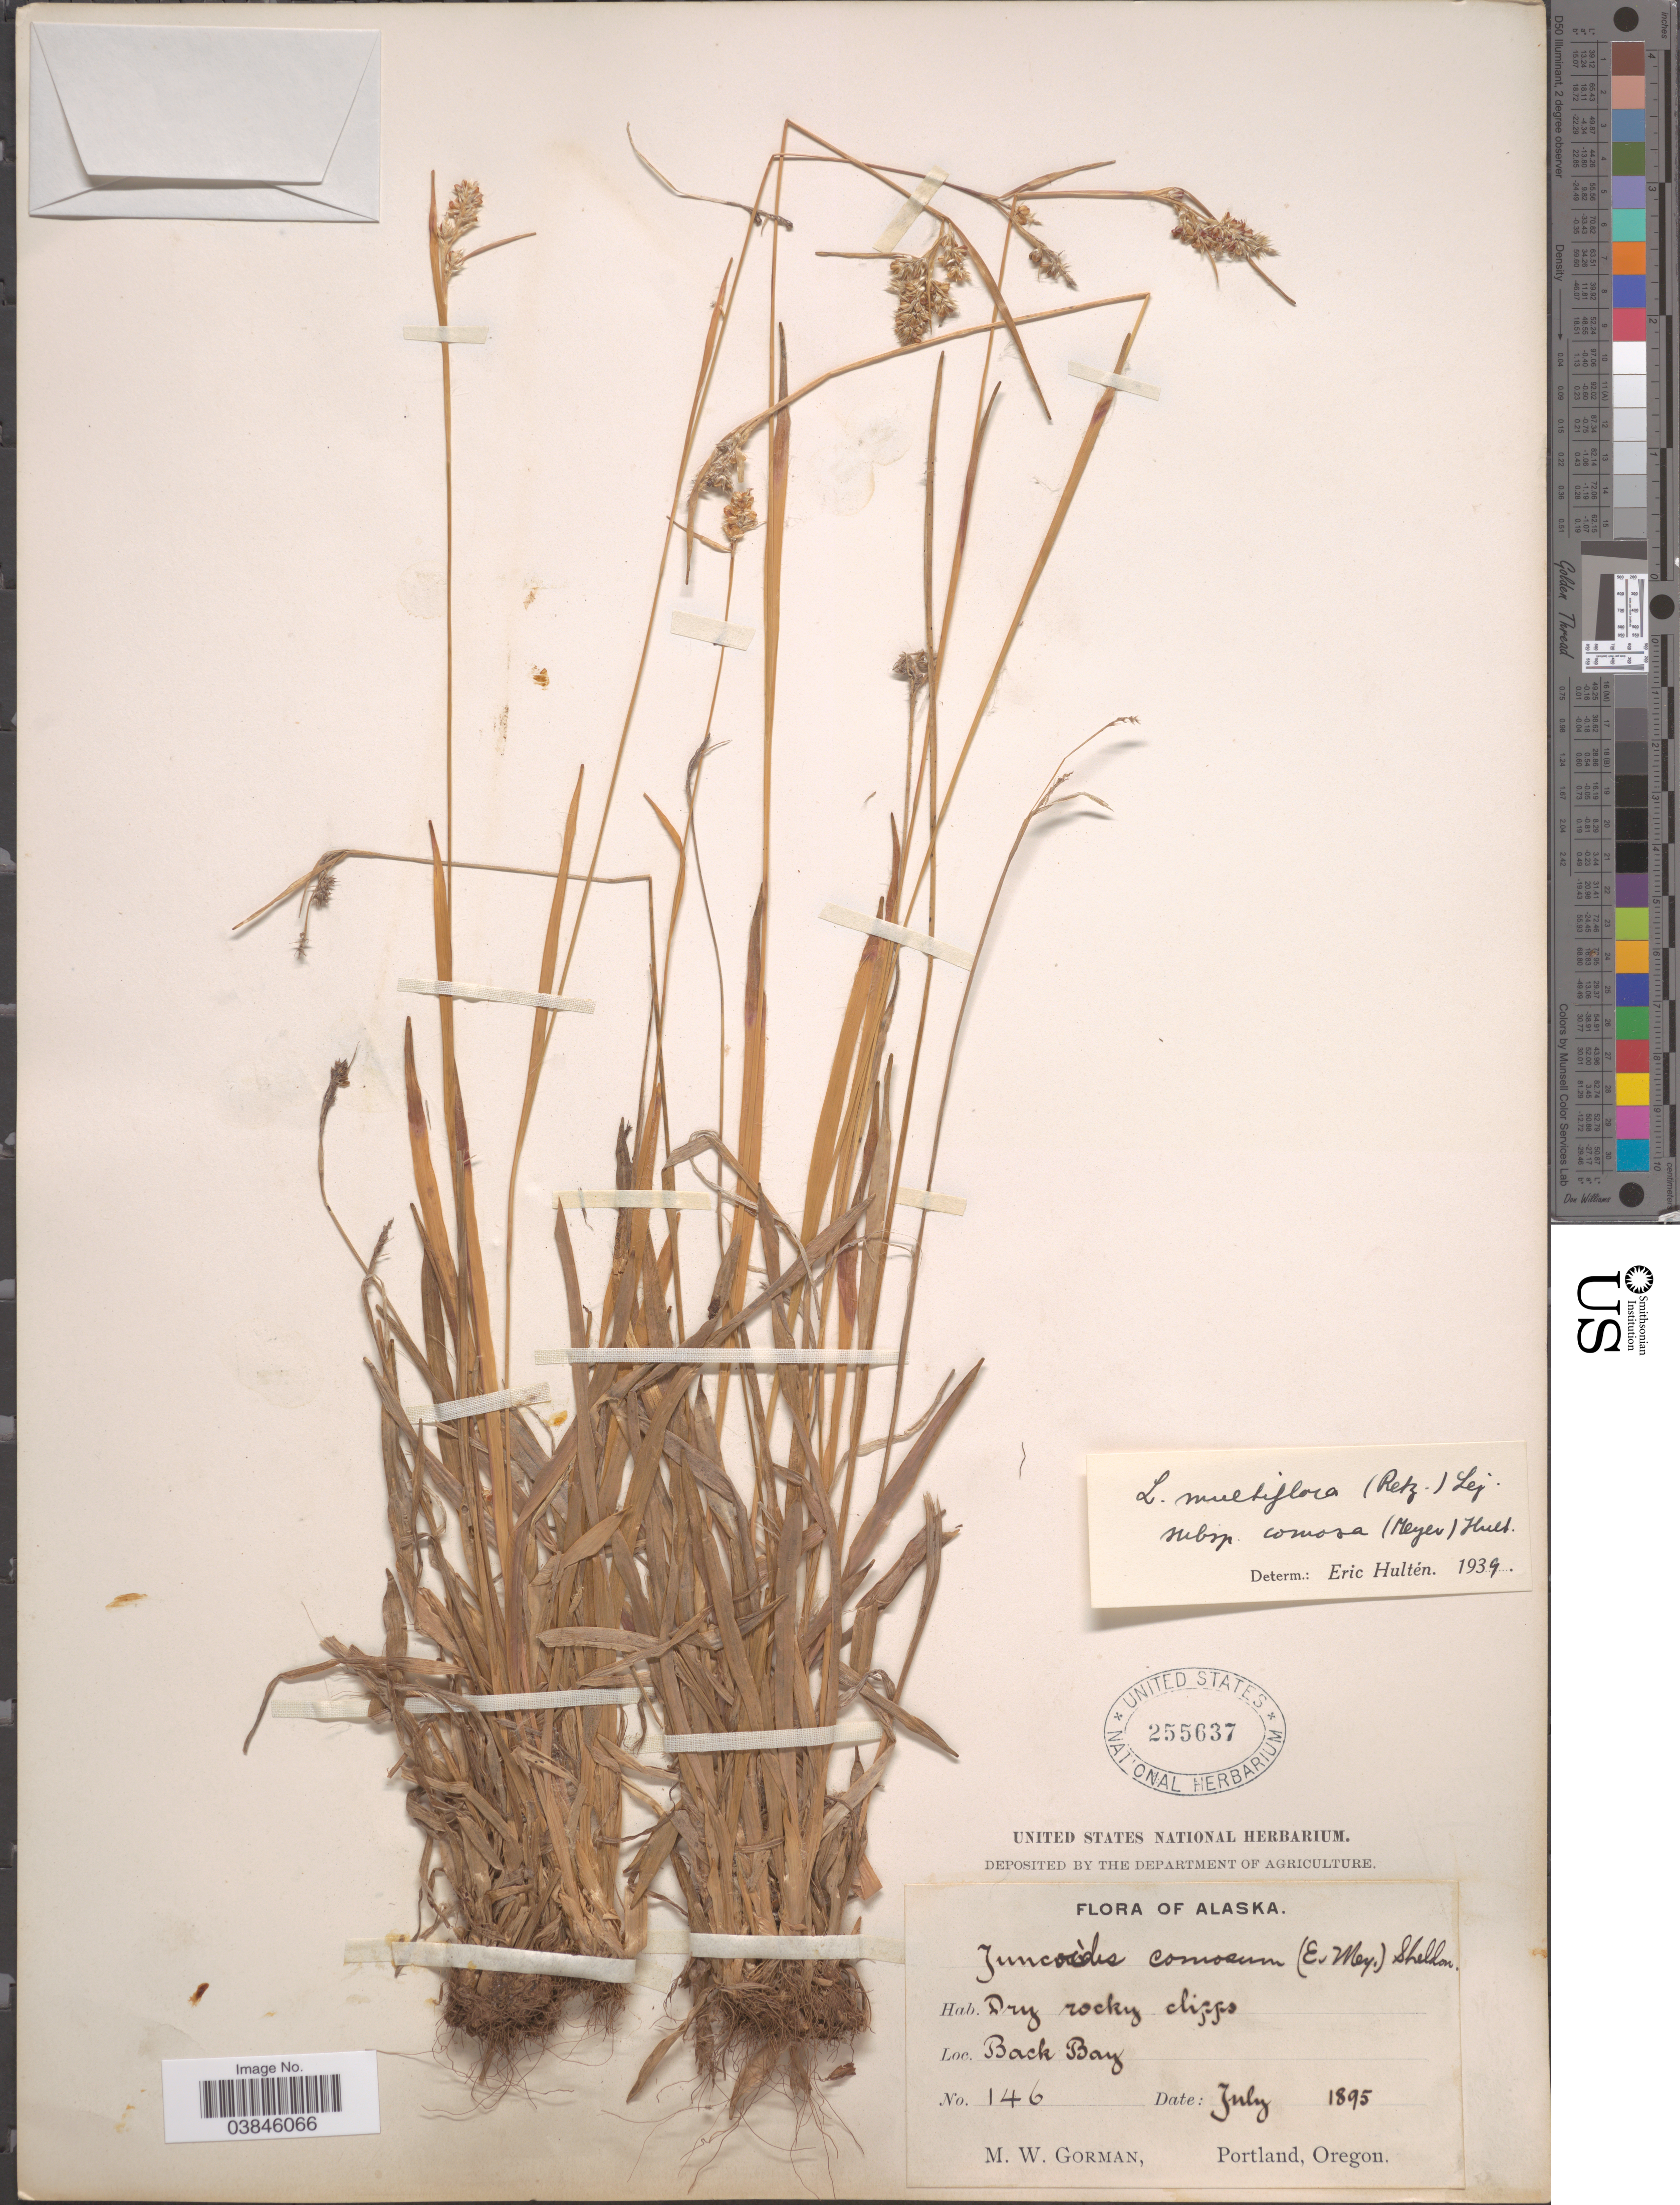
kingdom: Plantae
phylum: Tracheophyta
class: Liliopsida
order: Poales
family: Juncaceae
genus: Luzula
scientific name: Luzula multiflora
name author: (Ehrh.) Lej.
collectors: M. W. Gorman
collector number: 146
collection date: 1895-07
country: United States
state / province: Alaska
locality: Back Bay.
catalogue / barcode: US 255637